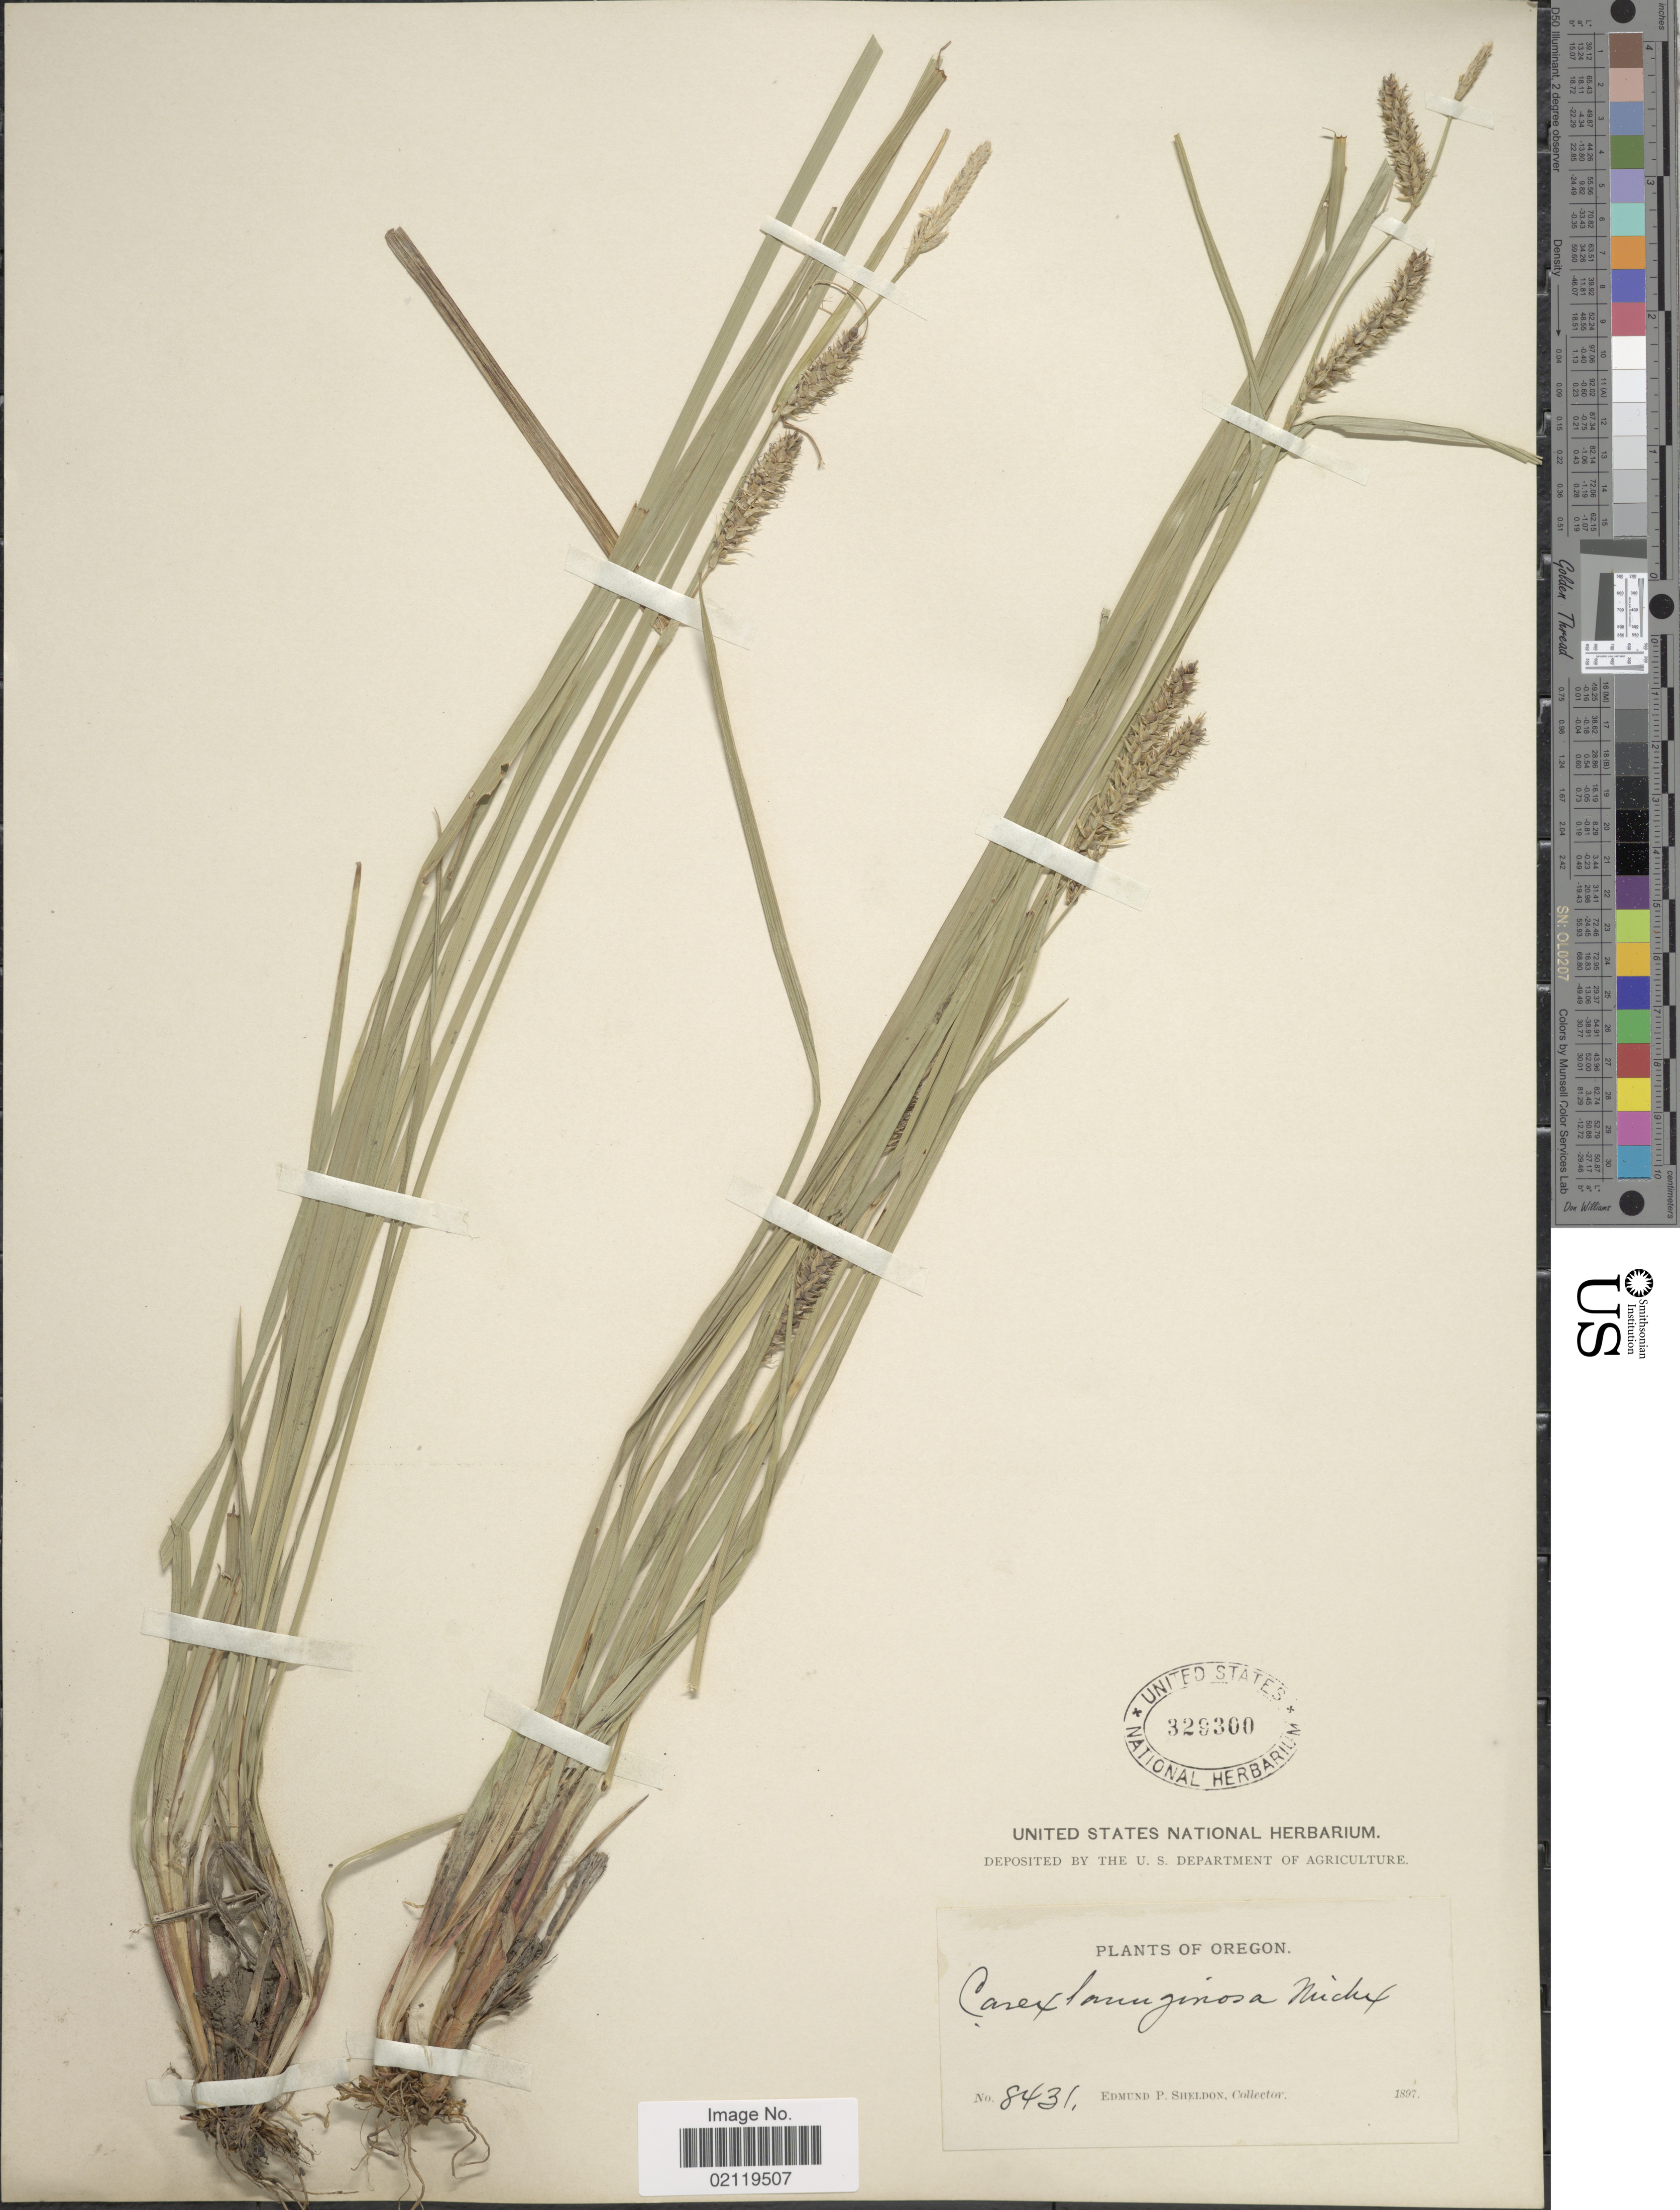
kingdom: Plantae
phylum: Tracheophyta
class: Liliopsida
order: Poales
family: Cyperaceae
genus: Carex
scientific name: Carex pellita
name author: Muhl. ex Willd.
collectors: E. P. Sheldon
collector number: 8431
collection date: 1897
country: United States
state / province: Oregon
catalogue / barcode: US 329300